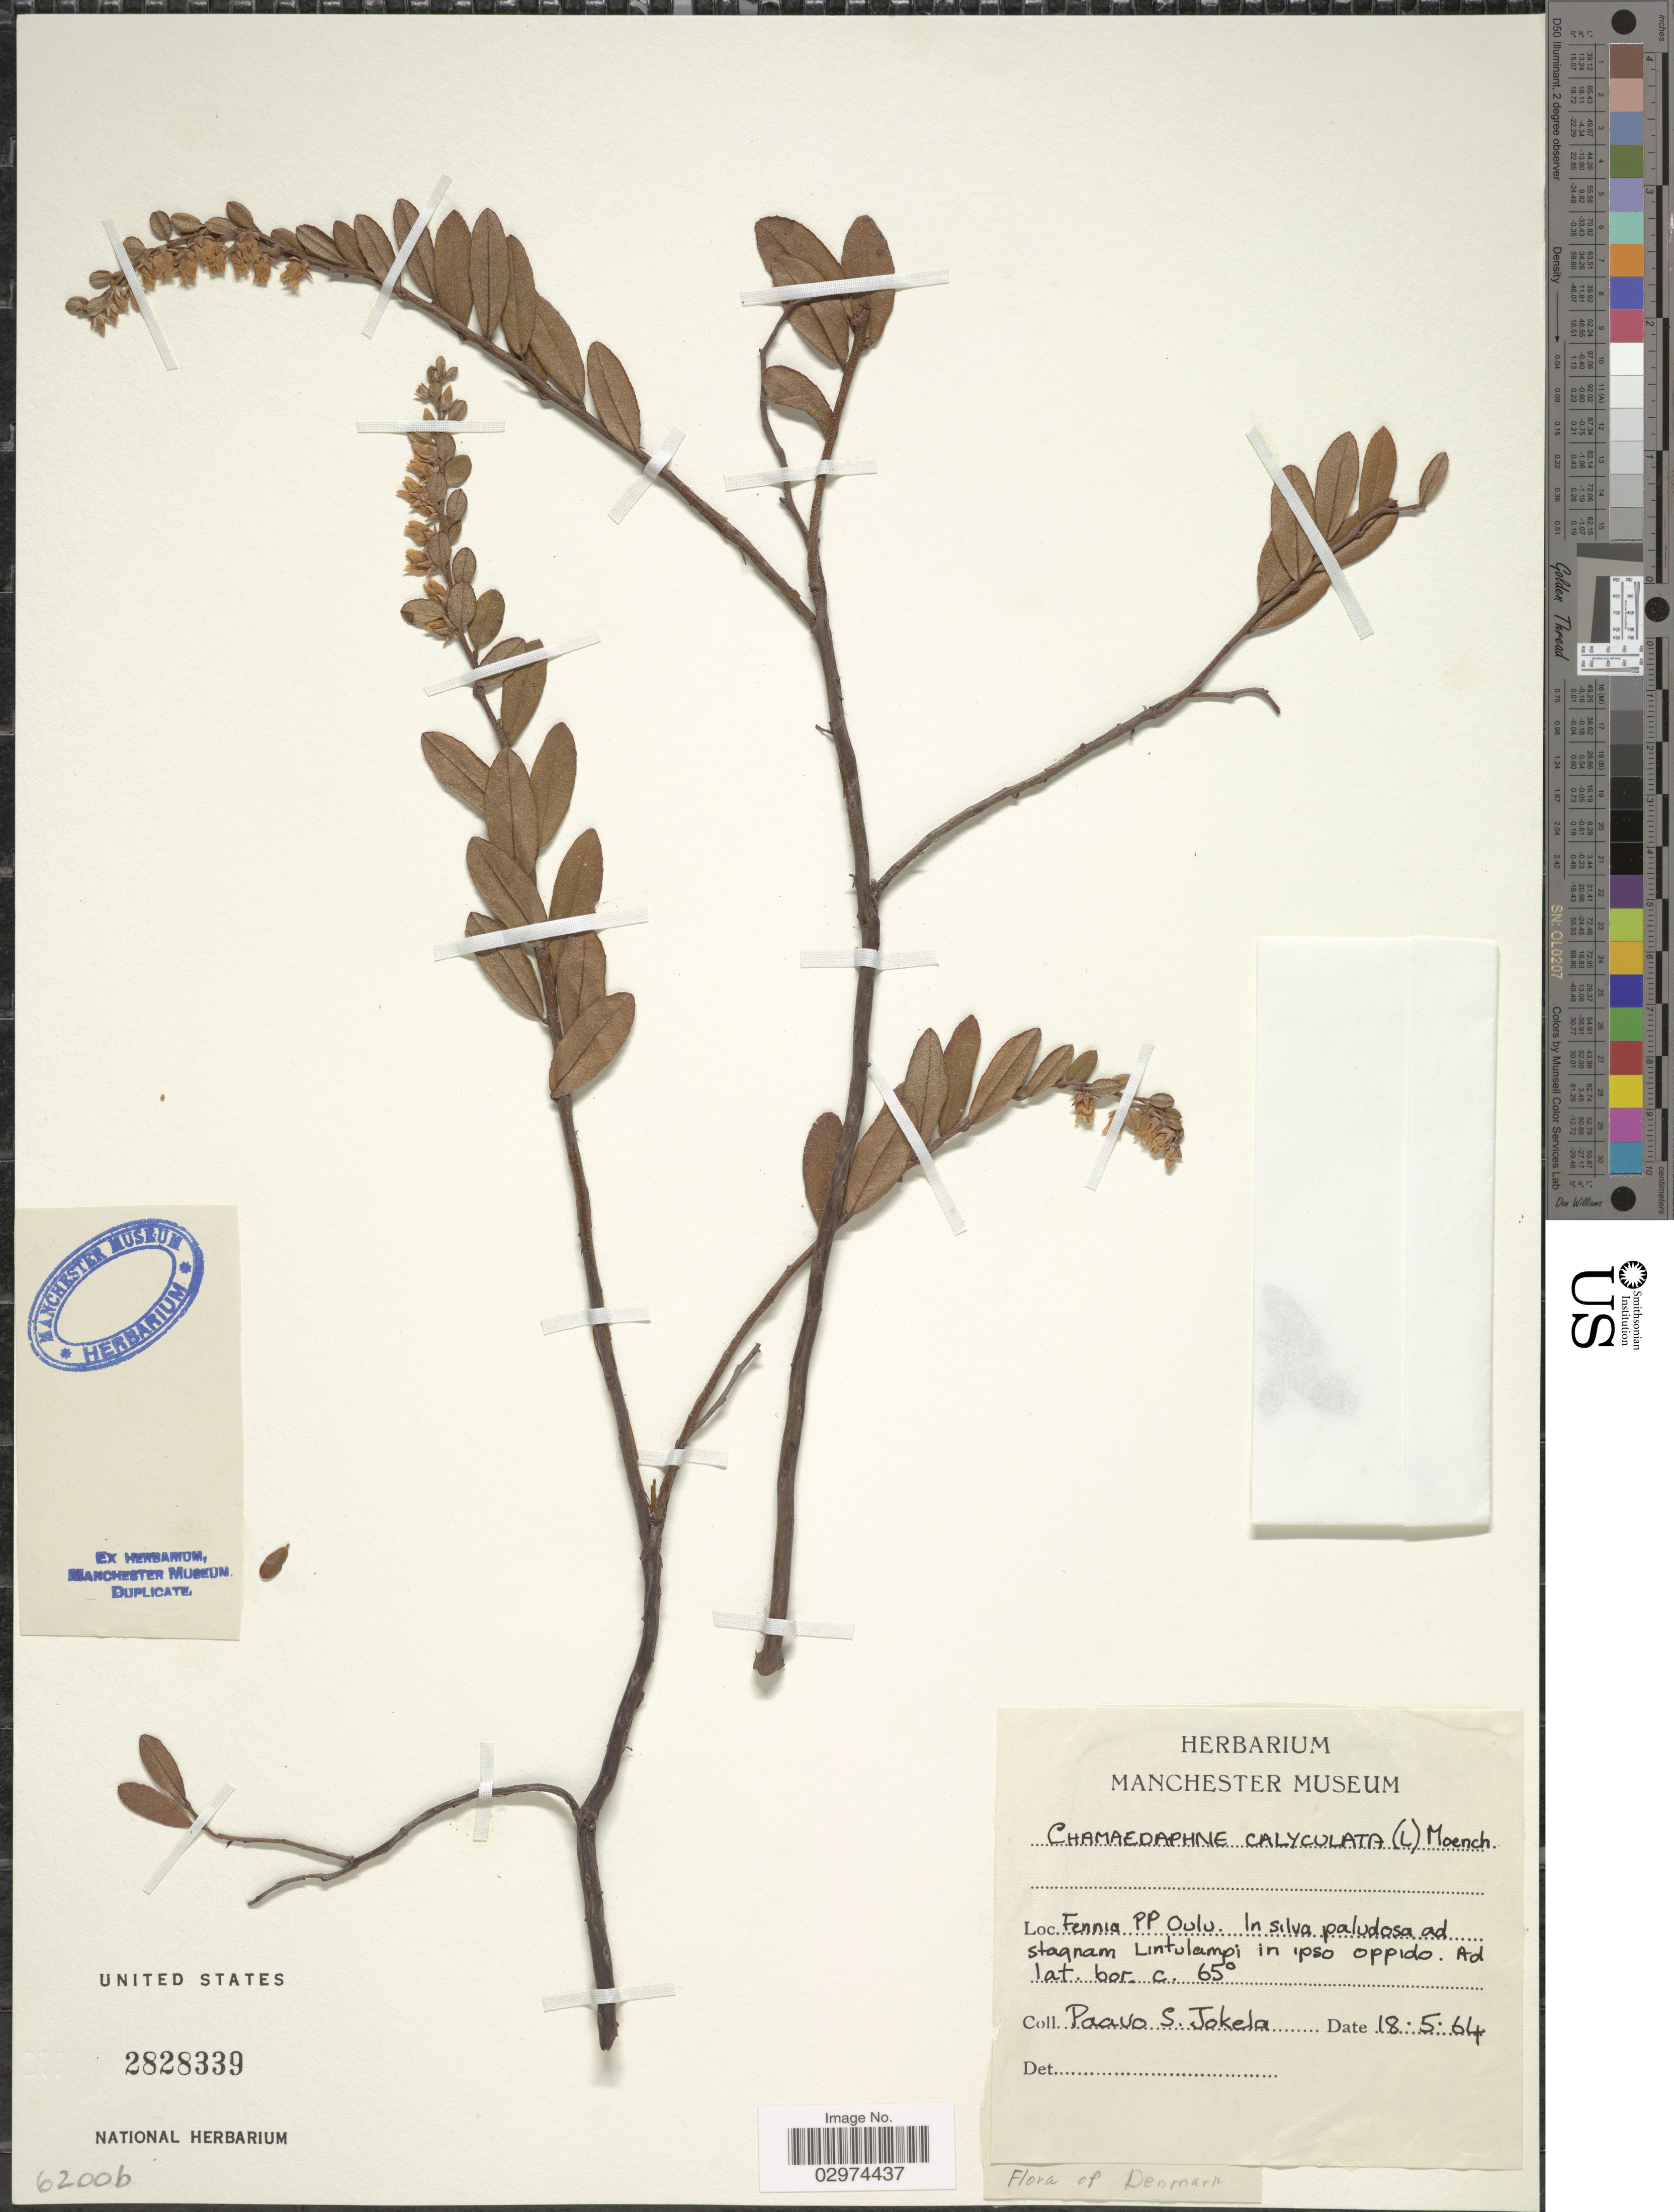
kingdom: Plantae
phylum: Tracheophyta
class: Magnoliopsida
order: Ericales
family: Ericaceae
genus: Chamaedaphne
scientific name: Chamaedaphne calyculata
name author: (L.) Moench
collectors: P. Jokela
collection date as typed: Transcribed d/m/y: 18/5/64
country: Finland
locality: Fennia PP Oulu. In silva paludosa ad stagnam Lintulampi in ipso oppido. Ad.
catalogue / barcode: US 2828339